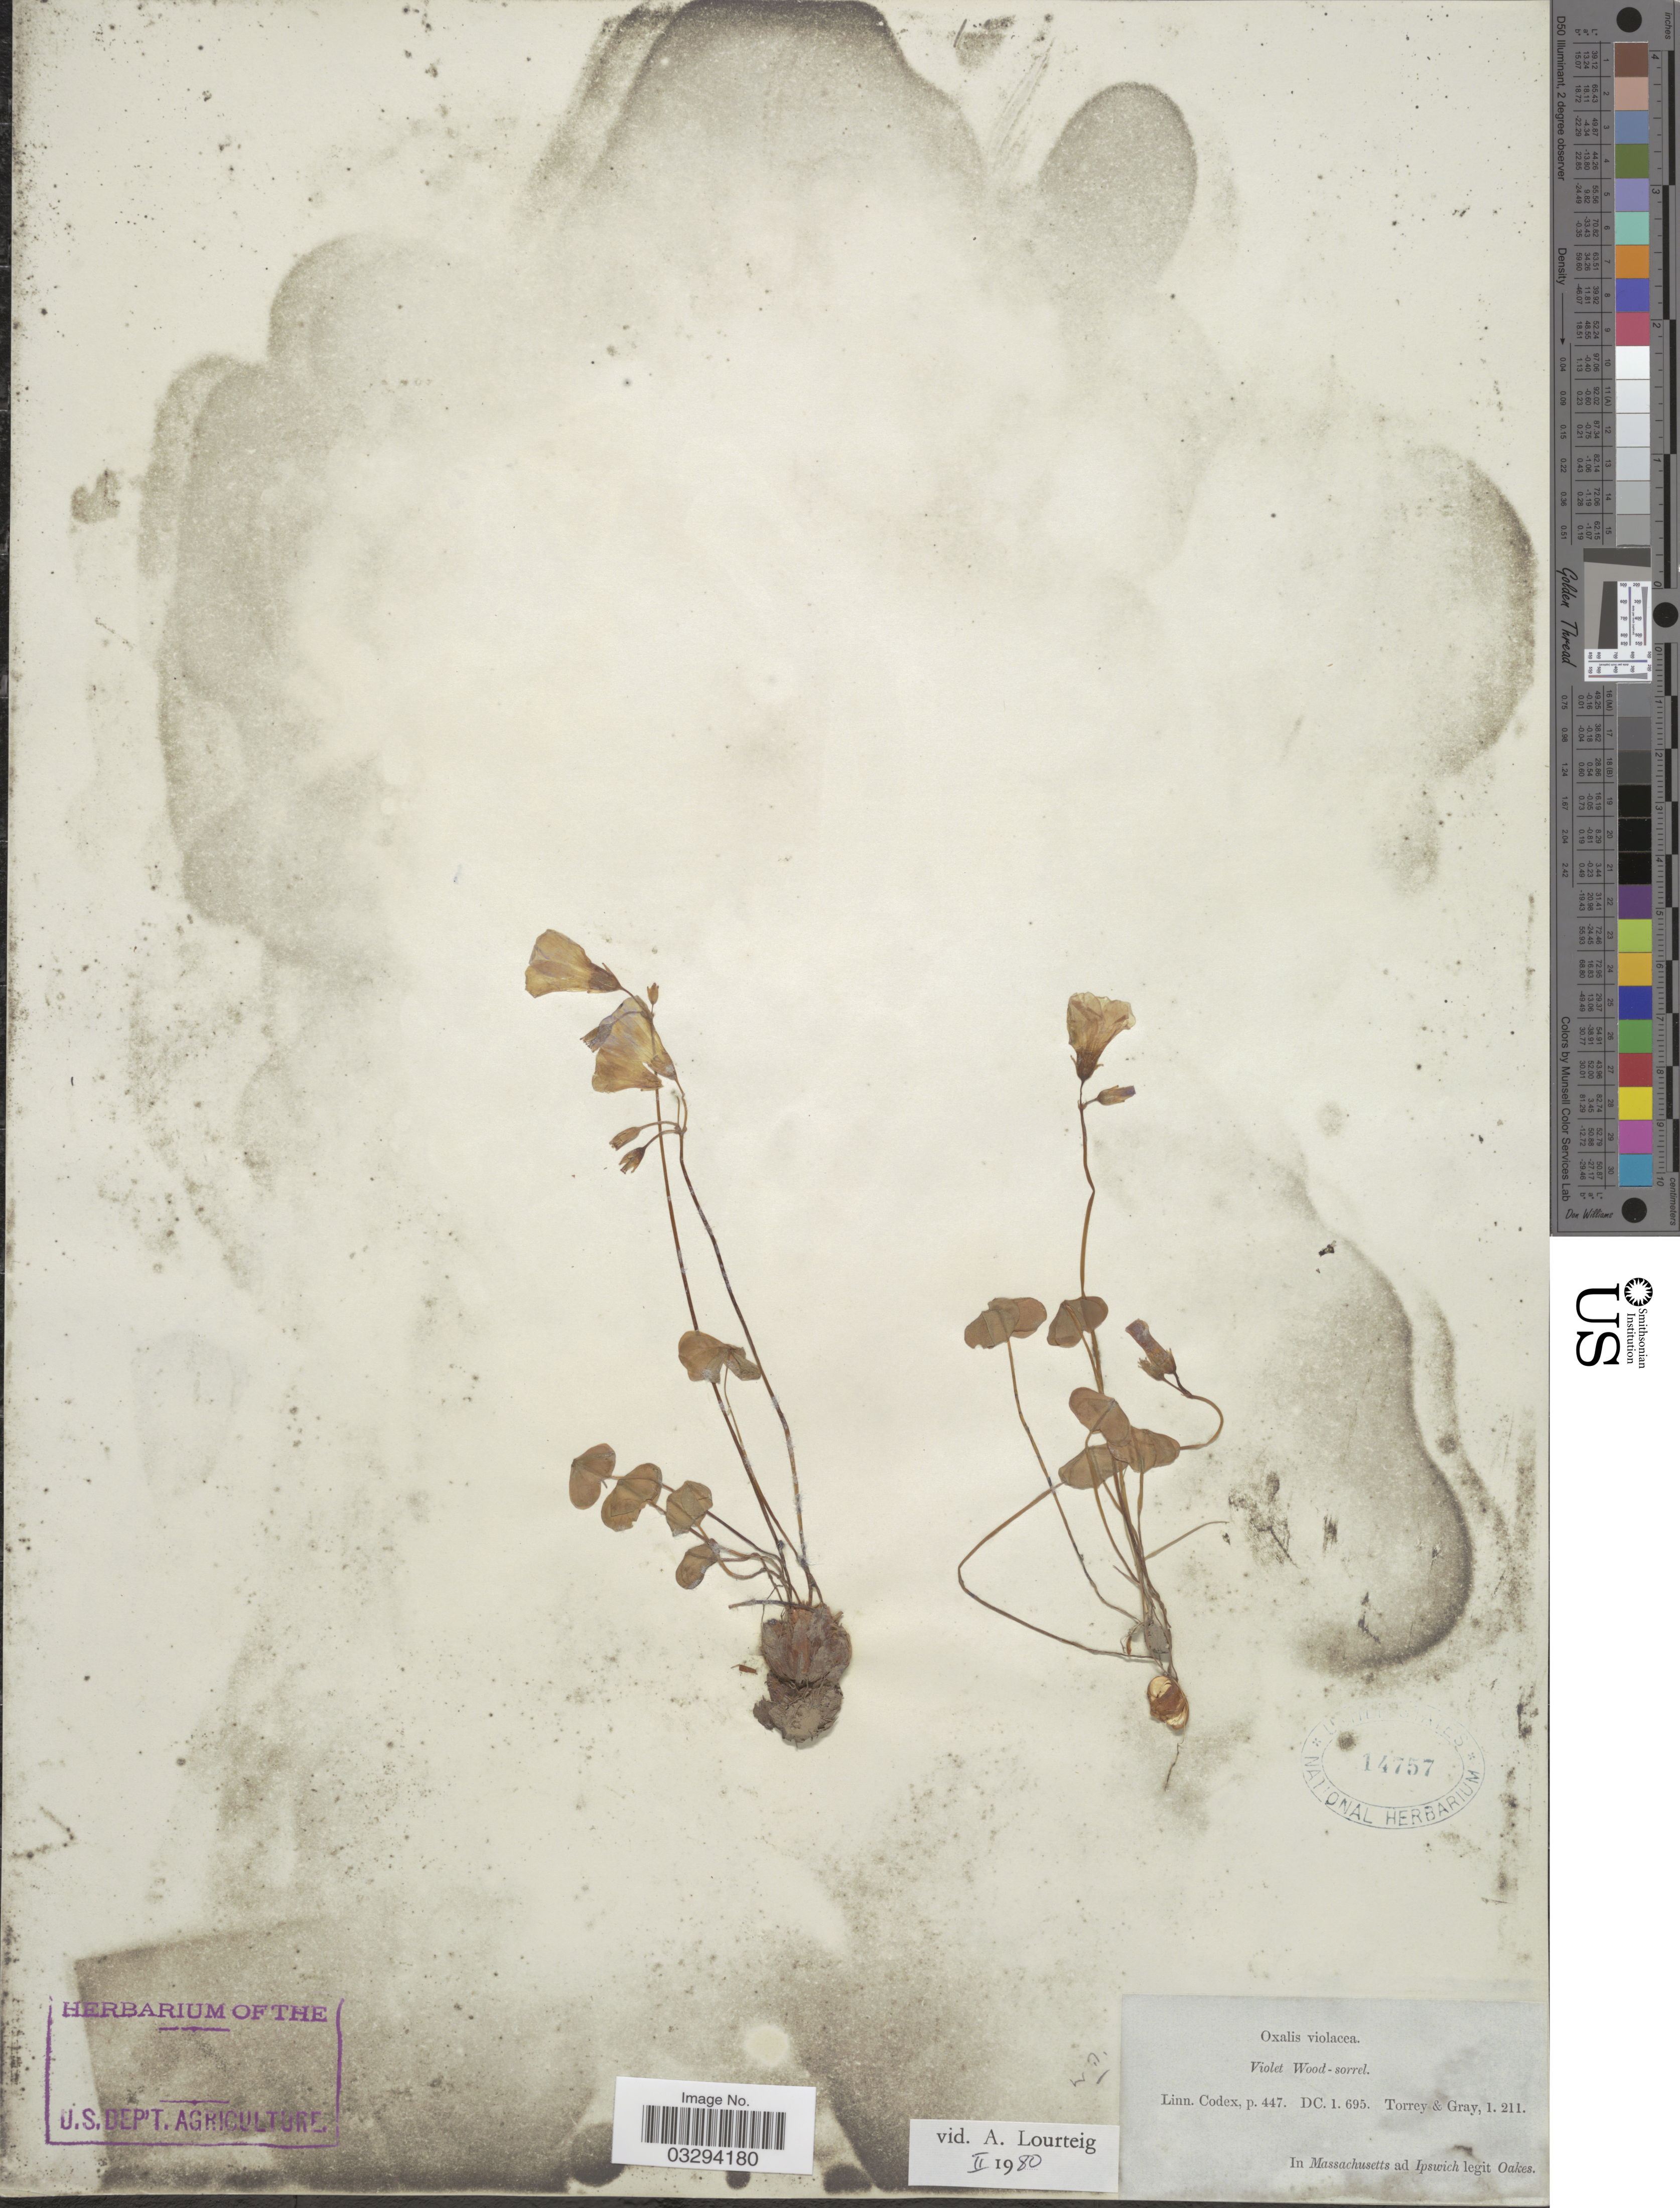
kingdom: Plantae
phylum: Tracheophyta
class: Magnoliopsida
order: Oxalidales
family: Oxalidaceae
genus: Oxalis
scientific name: Oxalis violacea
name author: L.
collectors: -. Oakes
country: United States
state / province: Massachusetts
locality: Ad Ipswich.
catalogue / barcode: US 14757